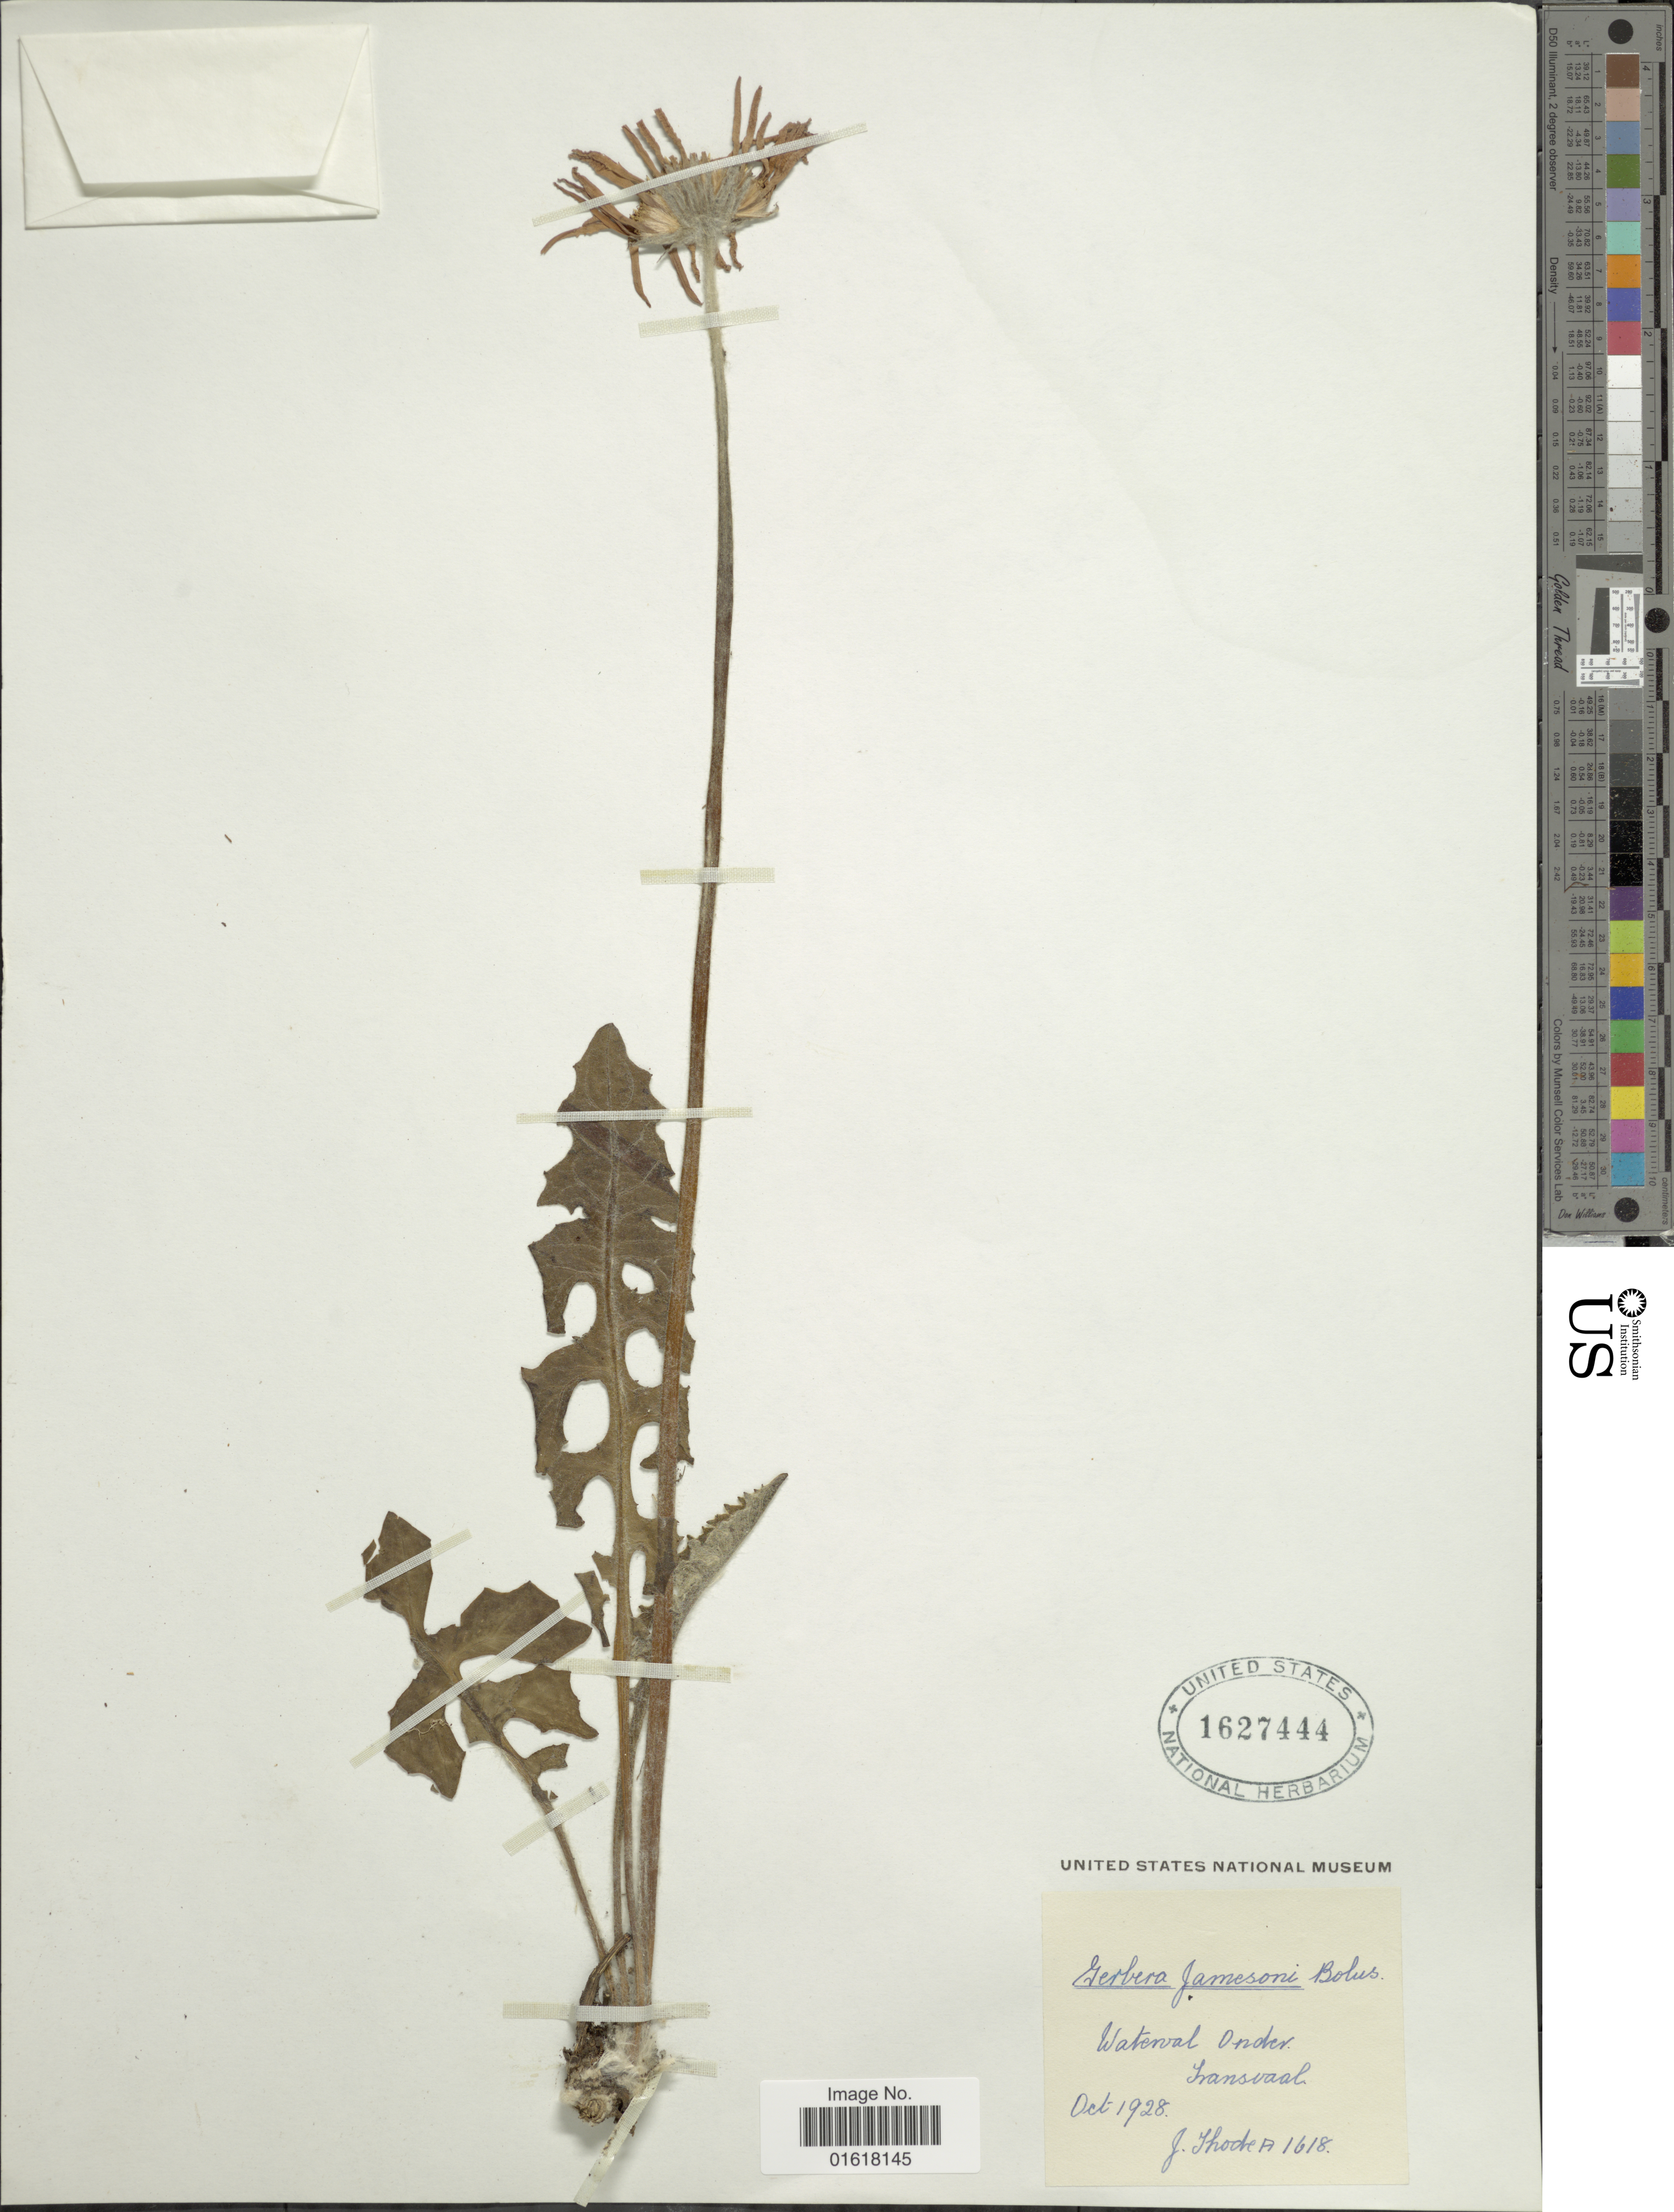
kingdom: Plantae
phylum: Tracheophyta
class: Magnoliopsida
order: Asterales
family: Asteraceae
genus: Gerbera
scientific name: Gerbera jamesonii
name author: Bolus ex Hook. f.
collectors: J. Thode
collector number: A1618*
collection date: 1928-10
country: South Africa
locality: Waterval onder Transvaal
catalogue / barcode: US 1627444